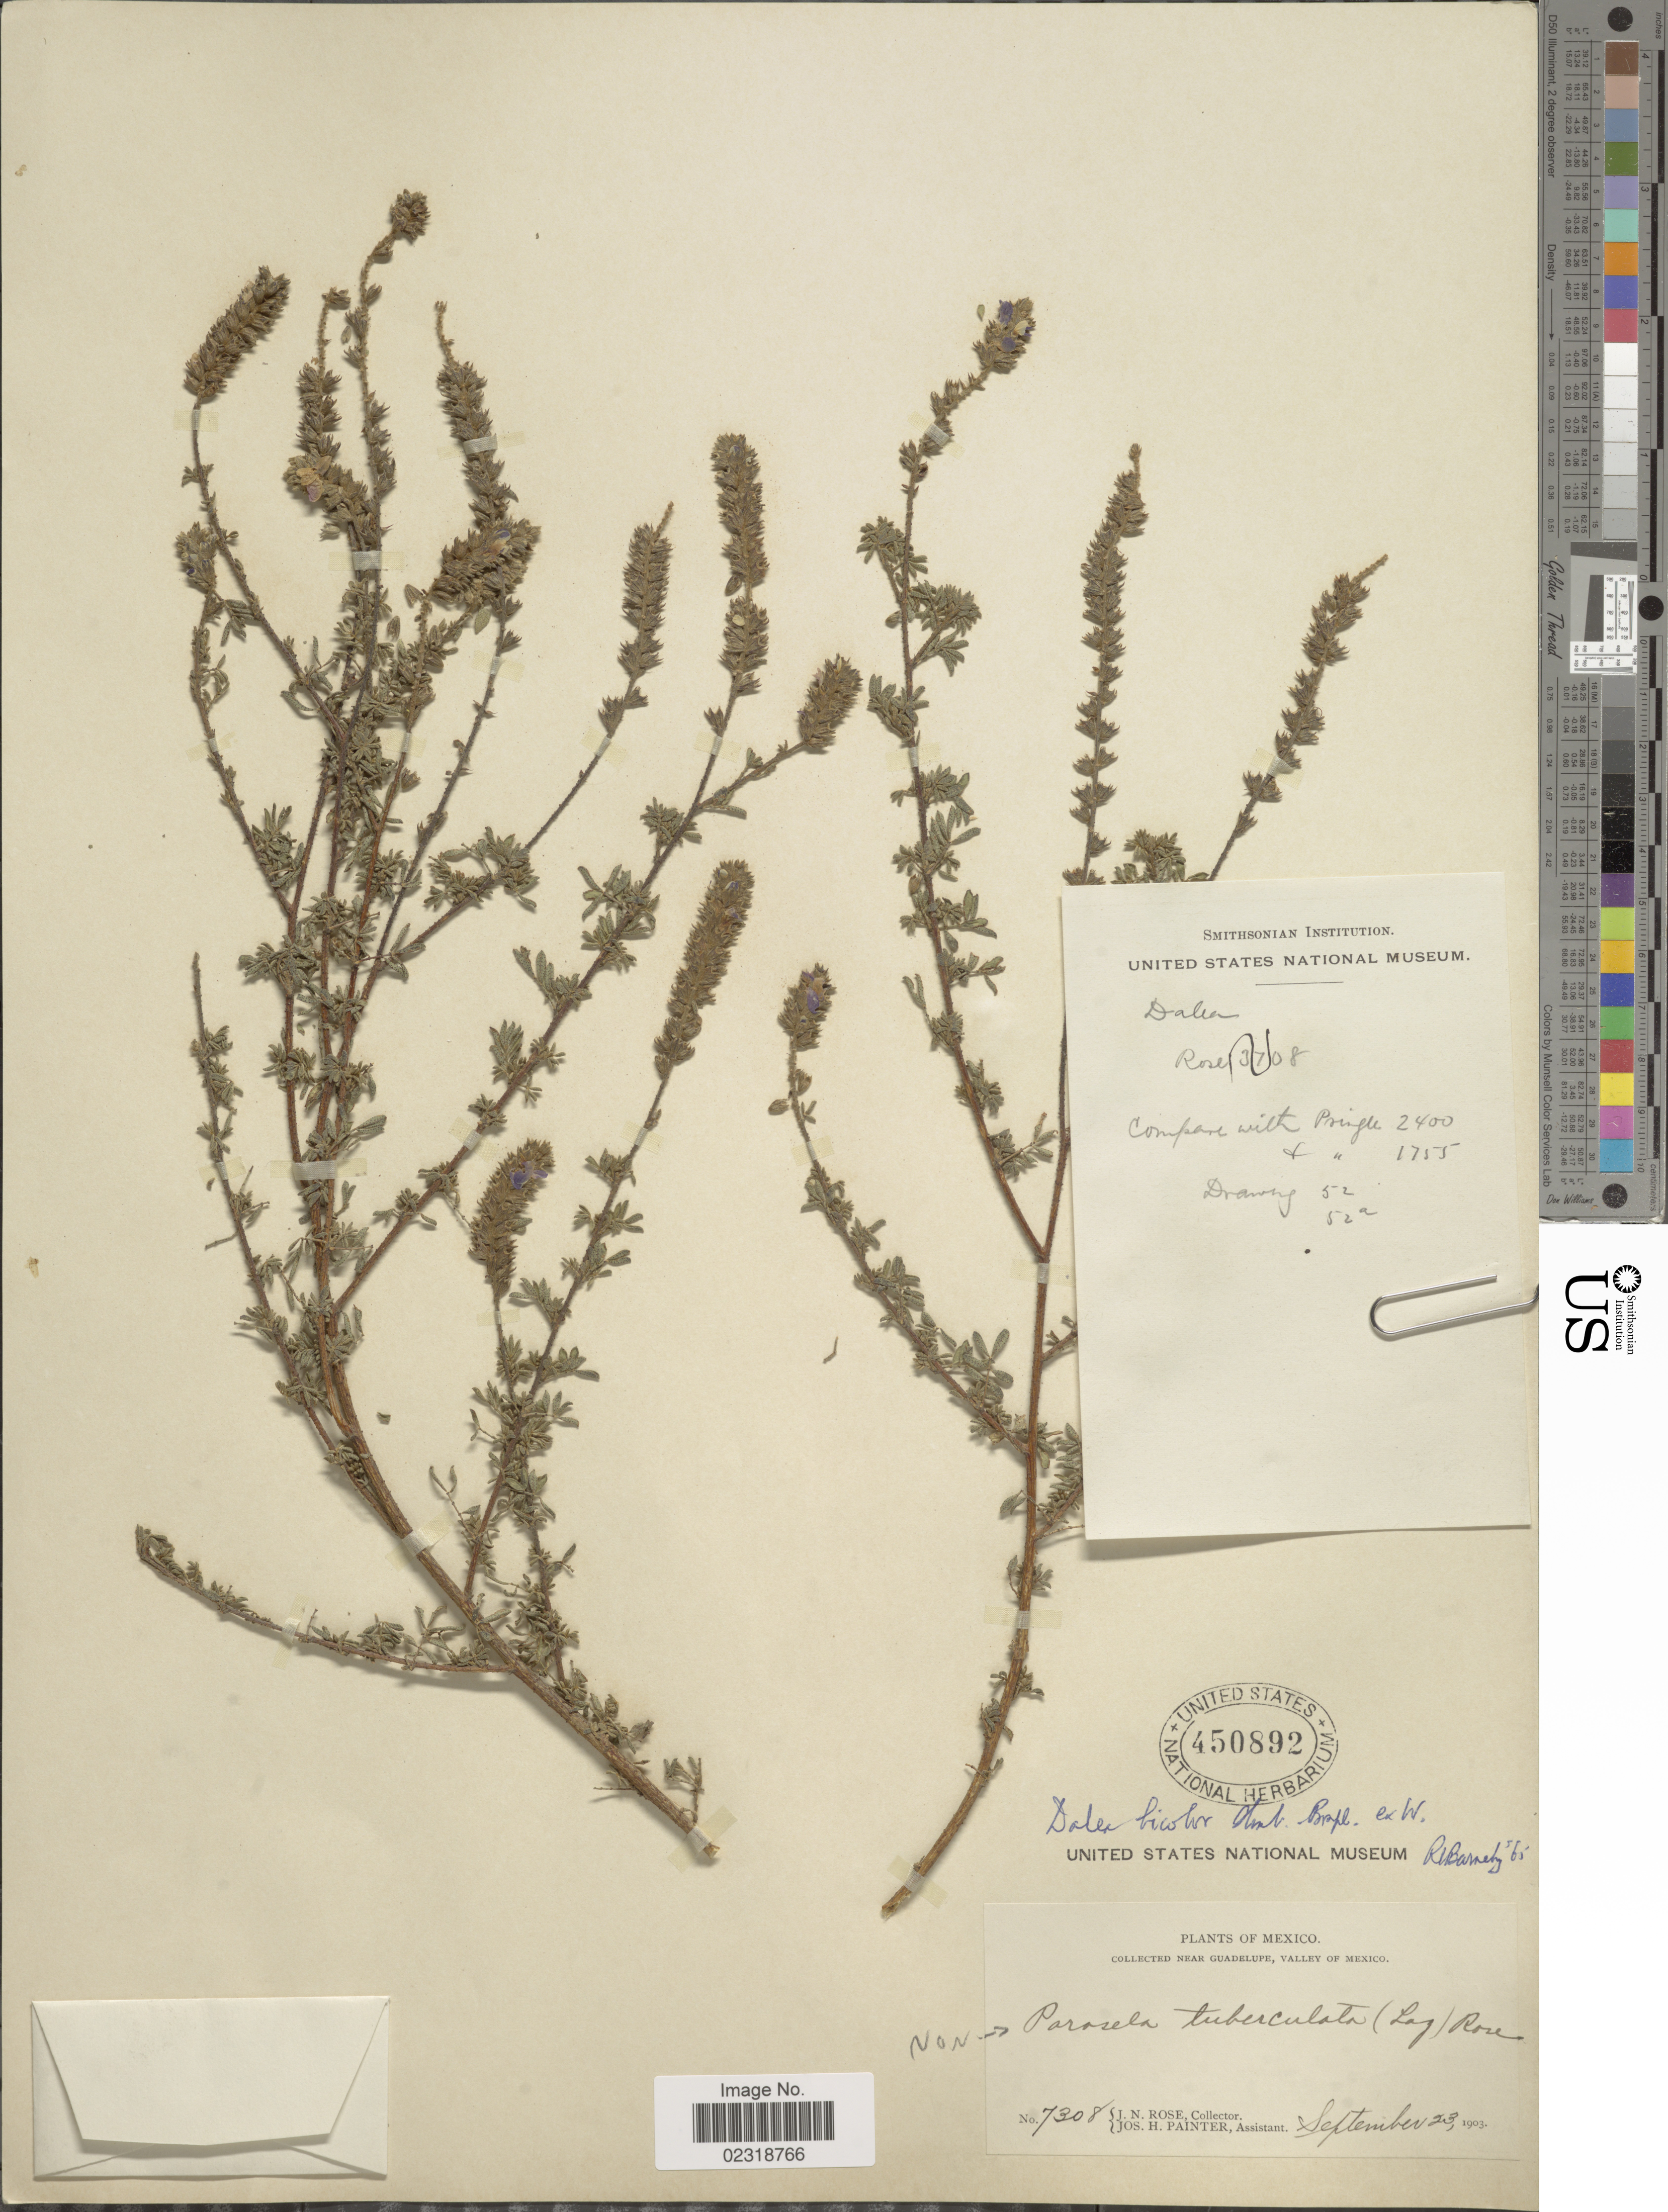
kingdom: Plantae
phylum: Tracheophyta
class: Magnoliopsida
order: Fabales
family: Fabaceae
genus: Dalea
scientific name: Dalea bicolor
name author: Humb. & Bonpl. ex Willd.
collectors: J. N. Rose & J. H. Painter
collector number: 7308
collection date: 1903-09-23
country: Mexico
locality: Near Guadelupe, Valley of Mexico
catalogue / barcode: US 450892